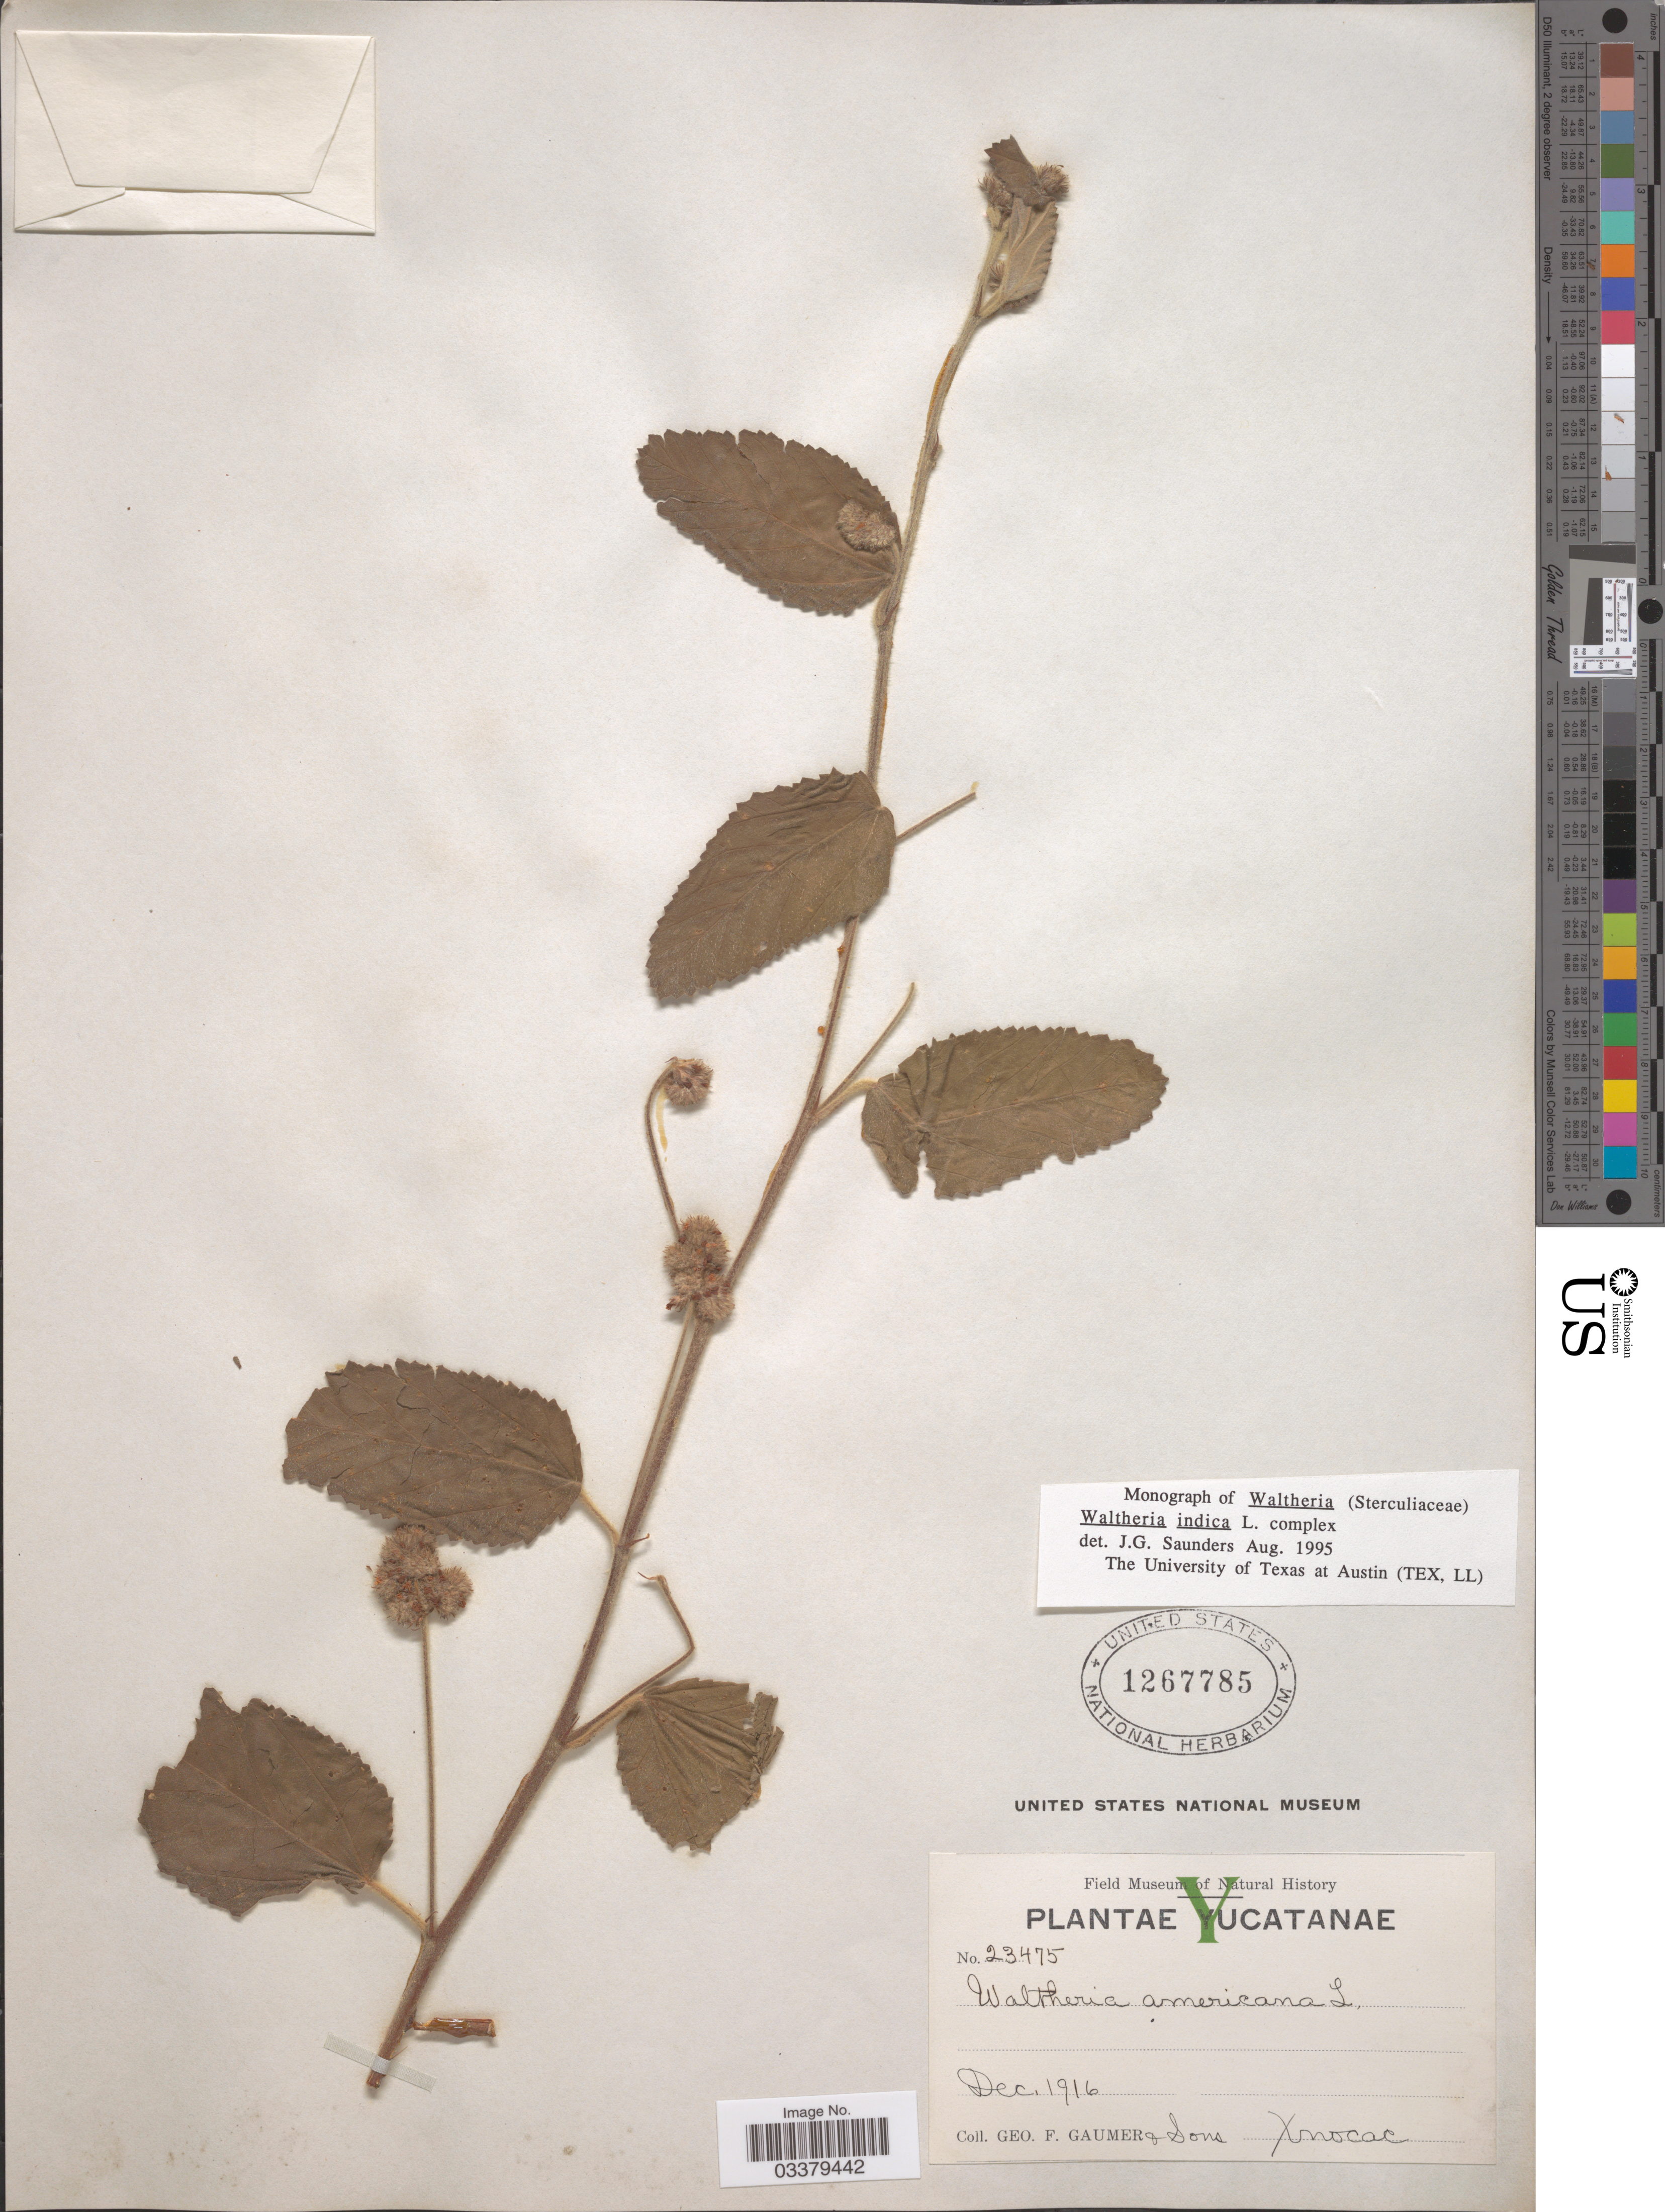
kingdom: Plantae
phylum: Tracheophyta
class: Magnoliopsida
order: Malvales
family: Malvaceae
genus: Waltheria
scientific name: Waltheria indica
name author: L.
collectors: G. F. Gaumer & et al.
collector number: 23475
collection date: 1916-12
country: Mexico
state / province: Yucatán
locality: Xnocac.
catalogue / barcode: US 1267785